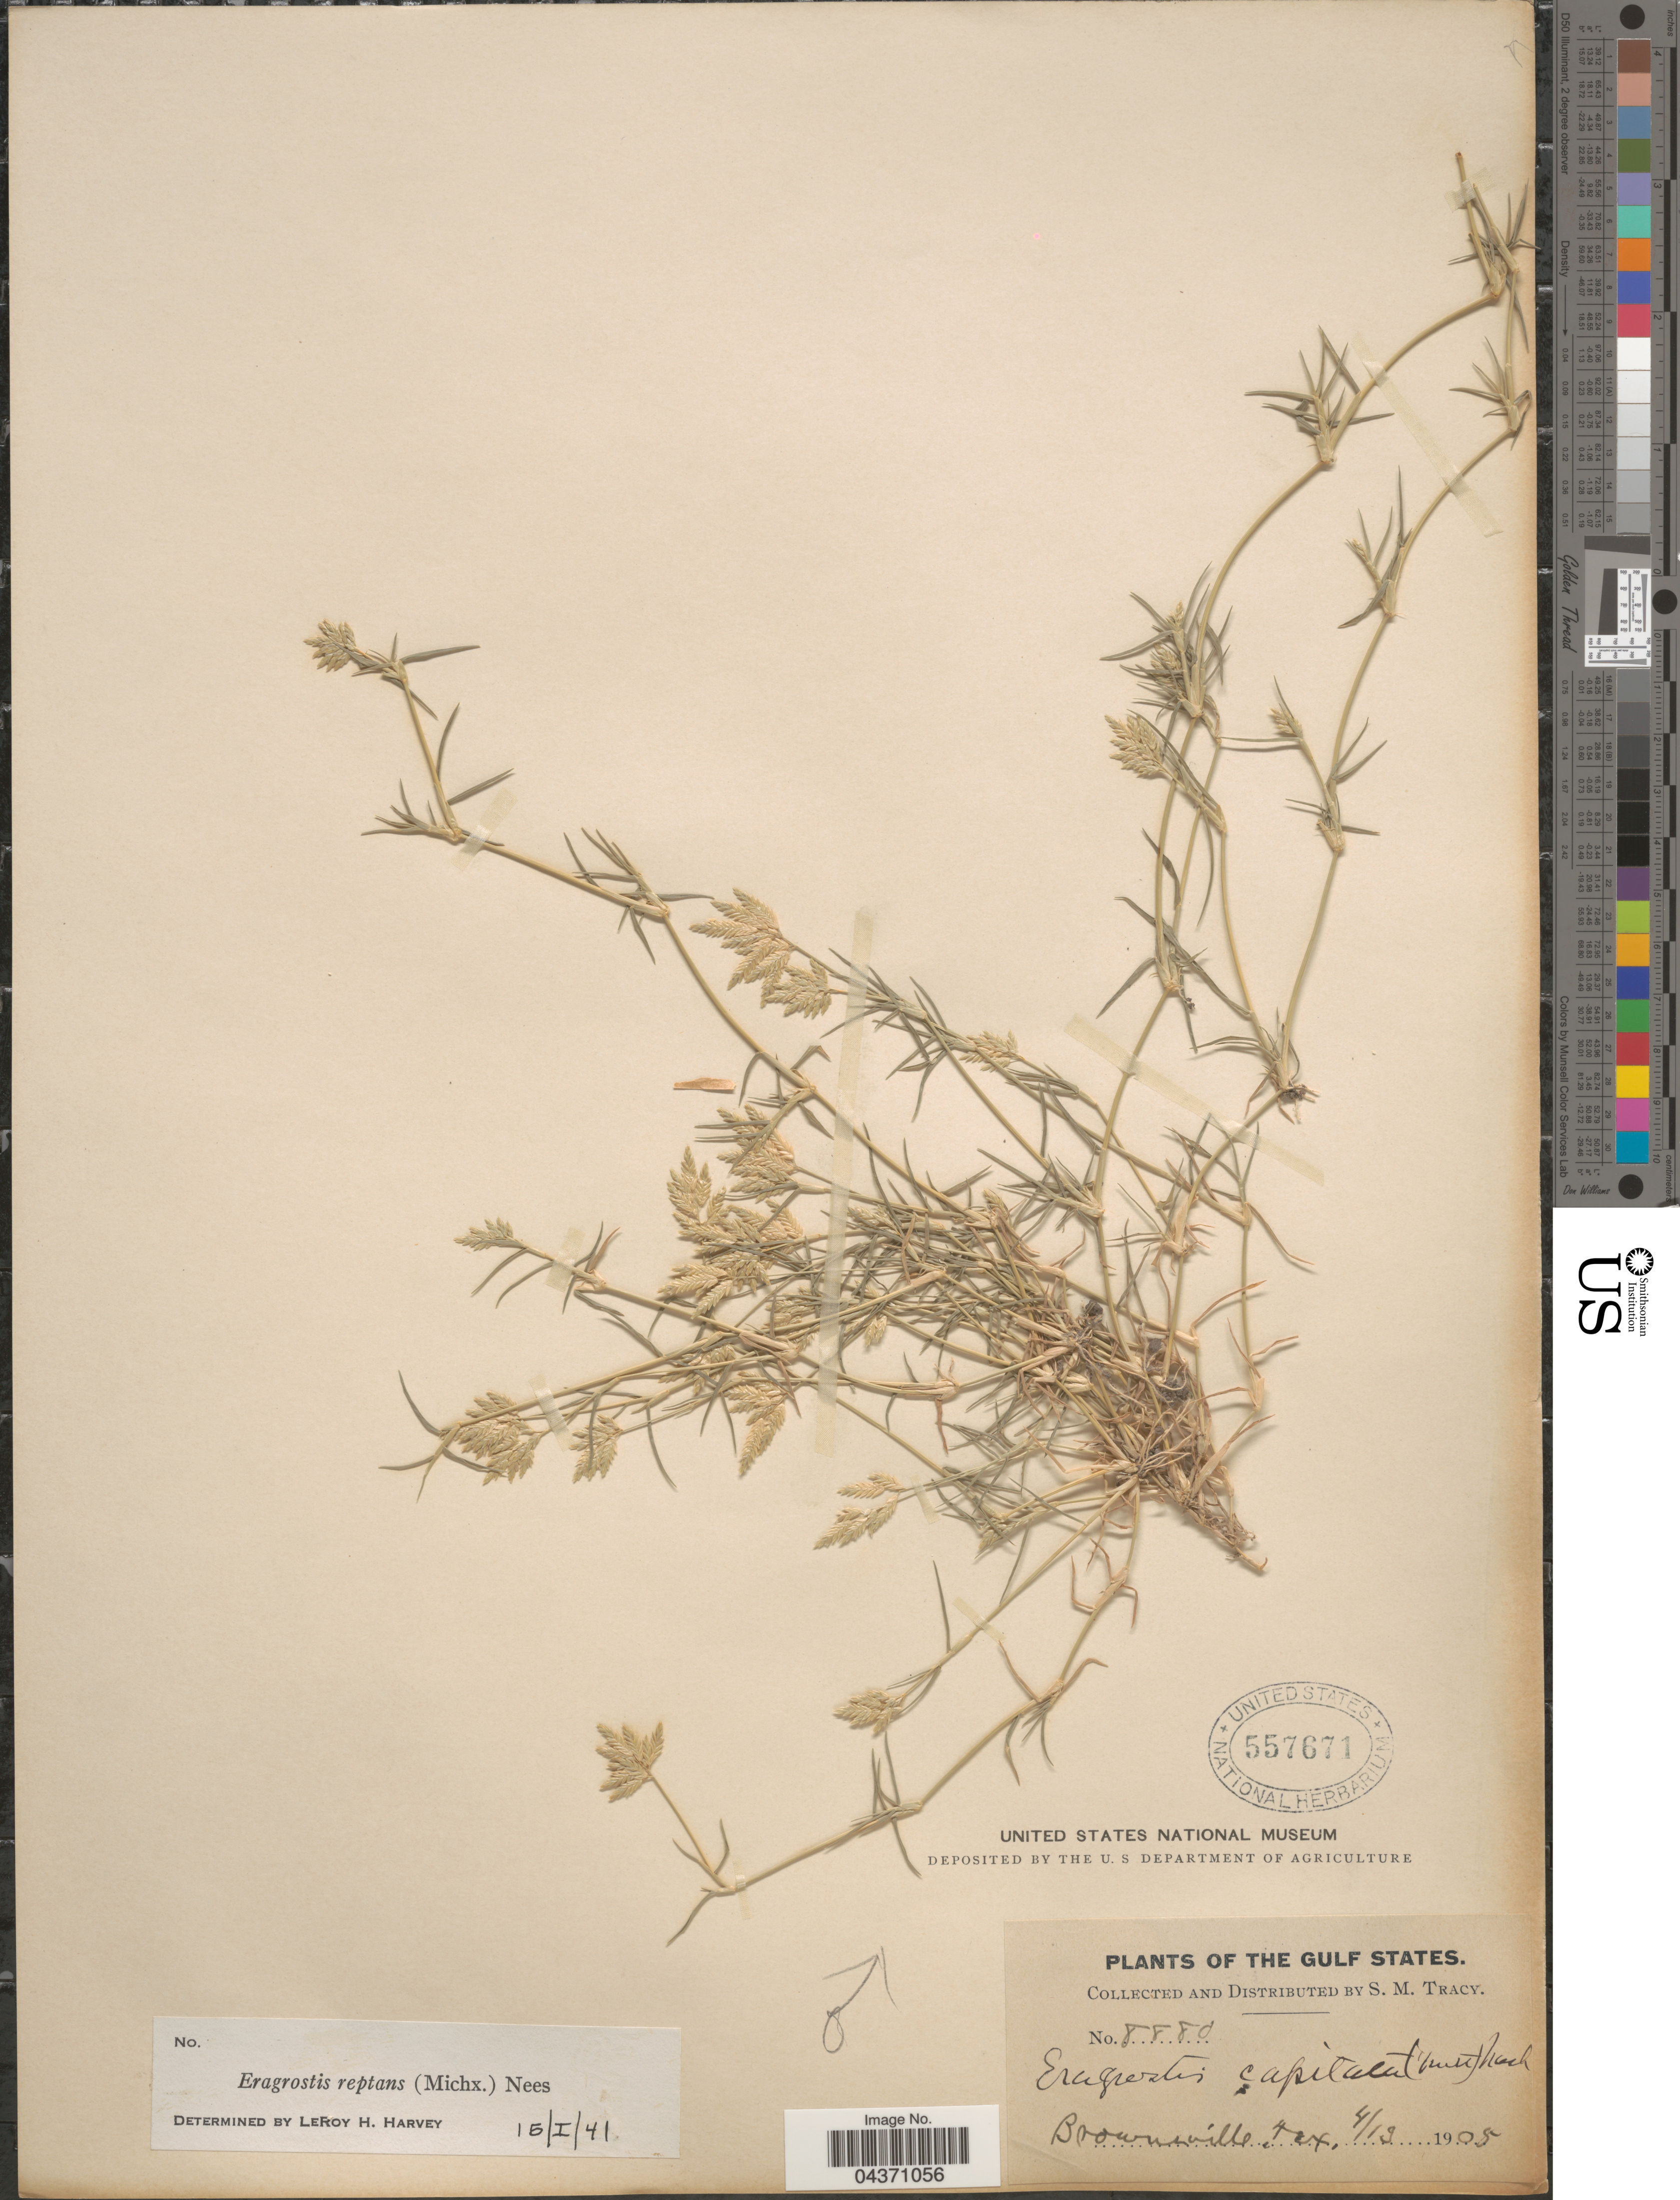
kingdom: Plantae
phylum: Tracheophyta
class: Liliopsida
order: Poales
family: Poaceae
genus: Eragrostis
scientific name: Eragrostis reptans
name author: (Michx.) Nees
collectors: S. M. Tracy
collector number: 8880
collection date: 1905-04-13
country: United States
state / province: Texas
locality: Gulf States. Brownsville.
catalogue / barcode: US 557671